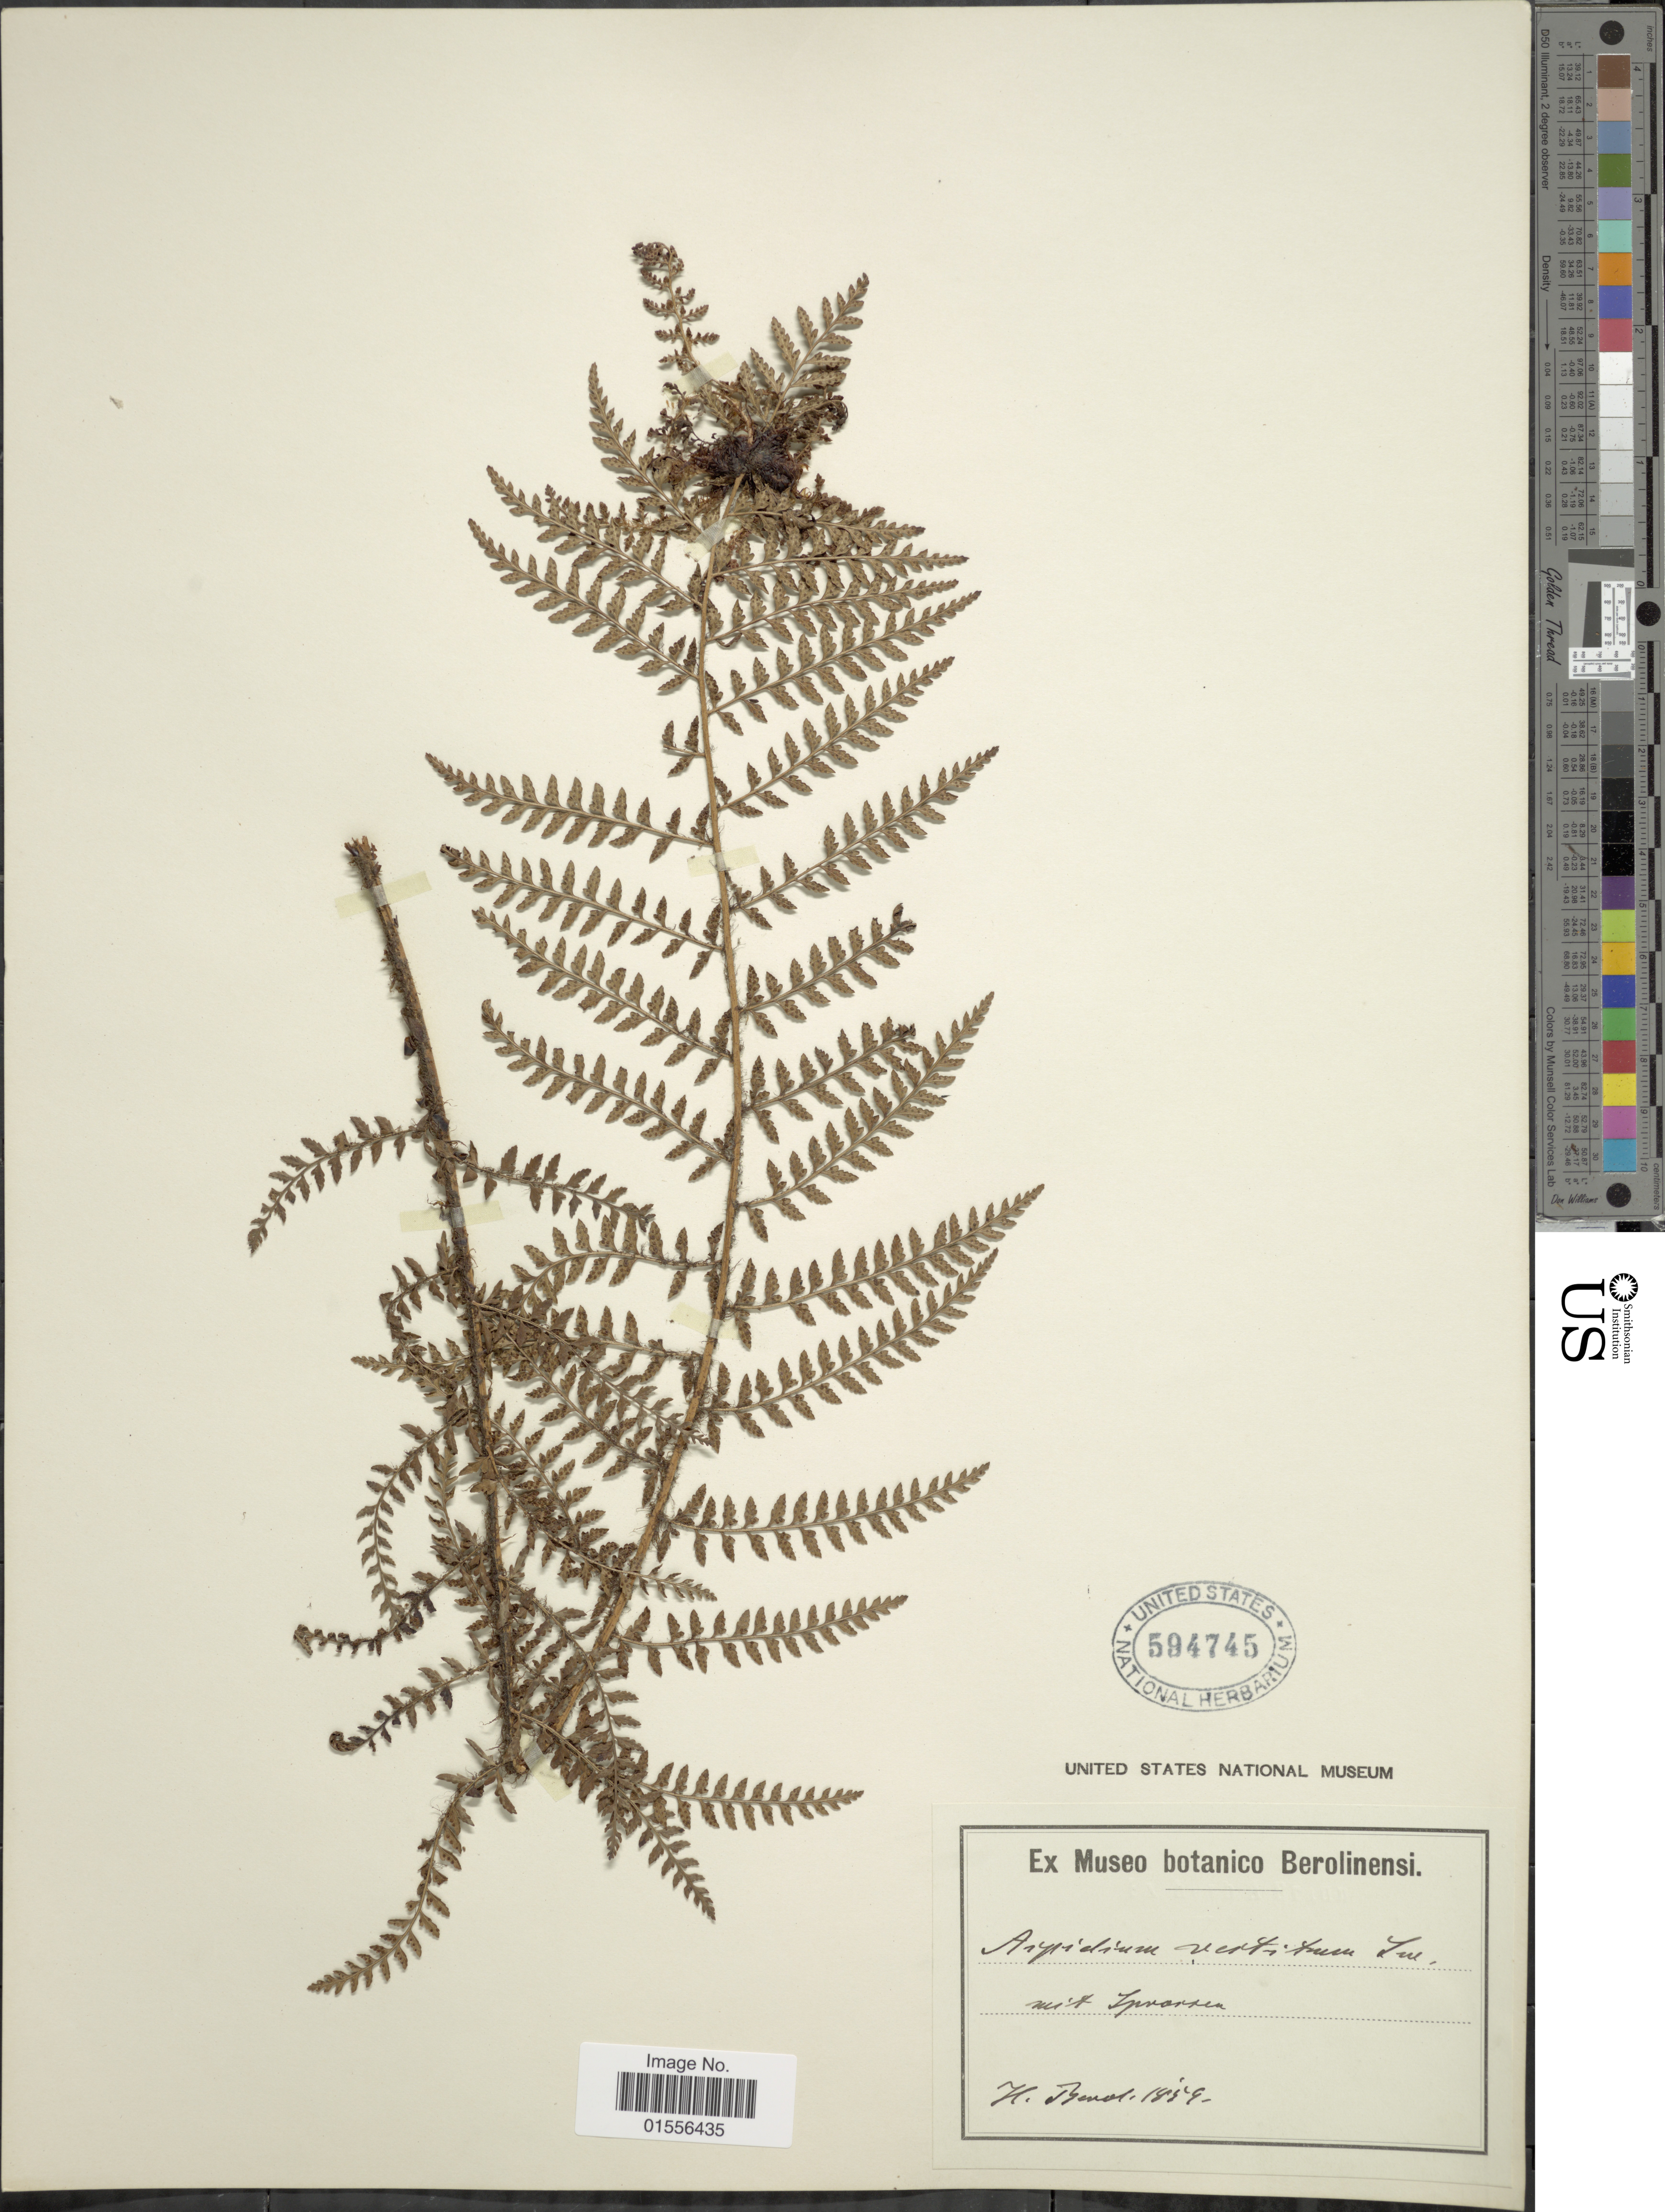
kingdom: Plantae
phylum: Tracheophyta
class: Polypodiopsida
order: Polypodiales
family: Dryopteridaceae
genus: Polystichum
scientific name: Polystichum setiferum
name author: (Forssk.) Moore ex Woynar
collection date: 1859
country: Germany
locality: H. Berol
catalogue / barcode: US 594745